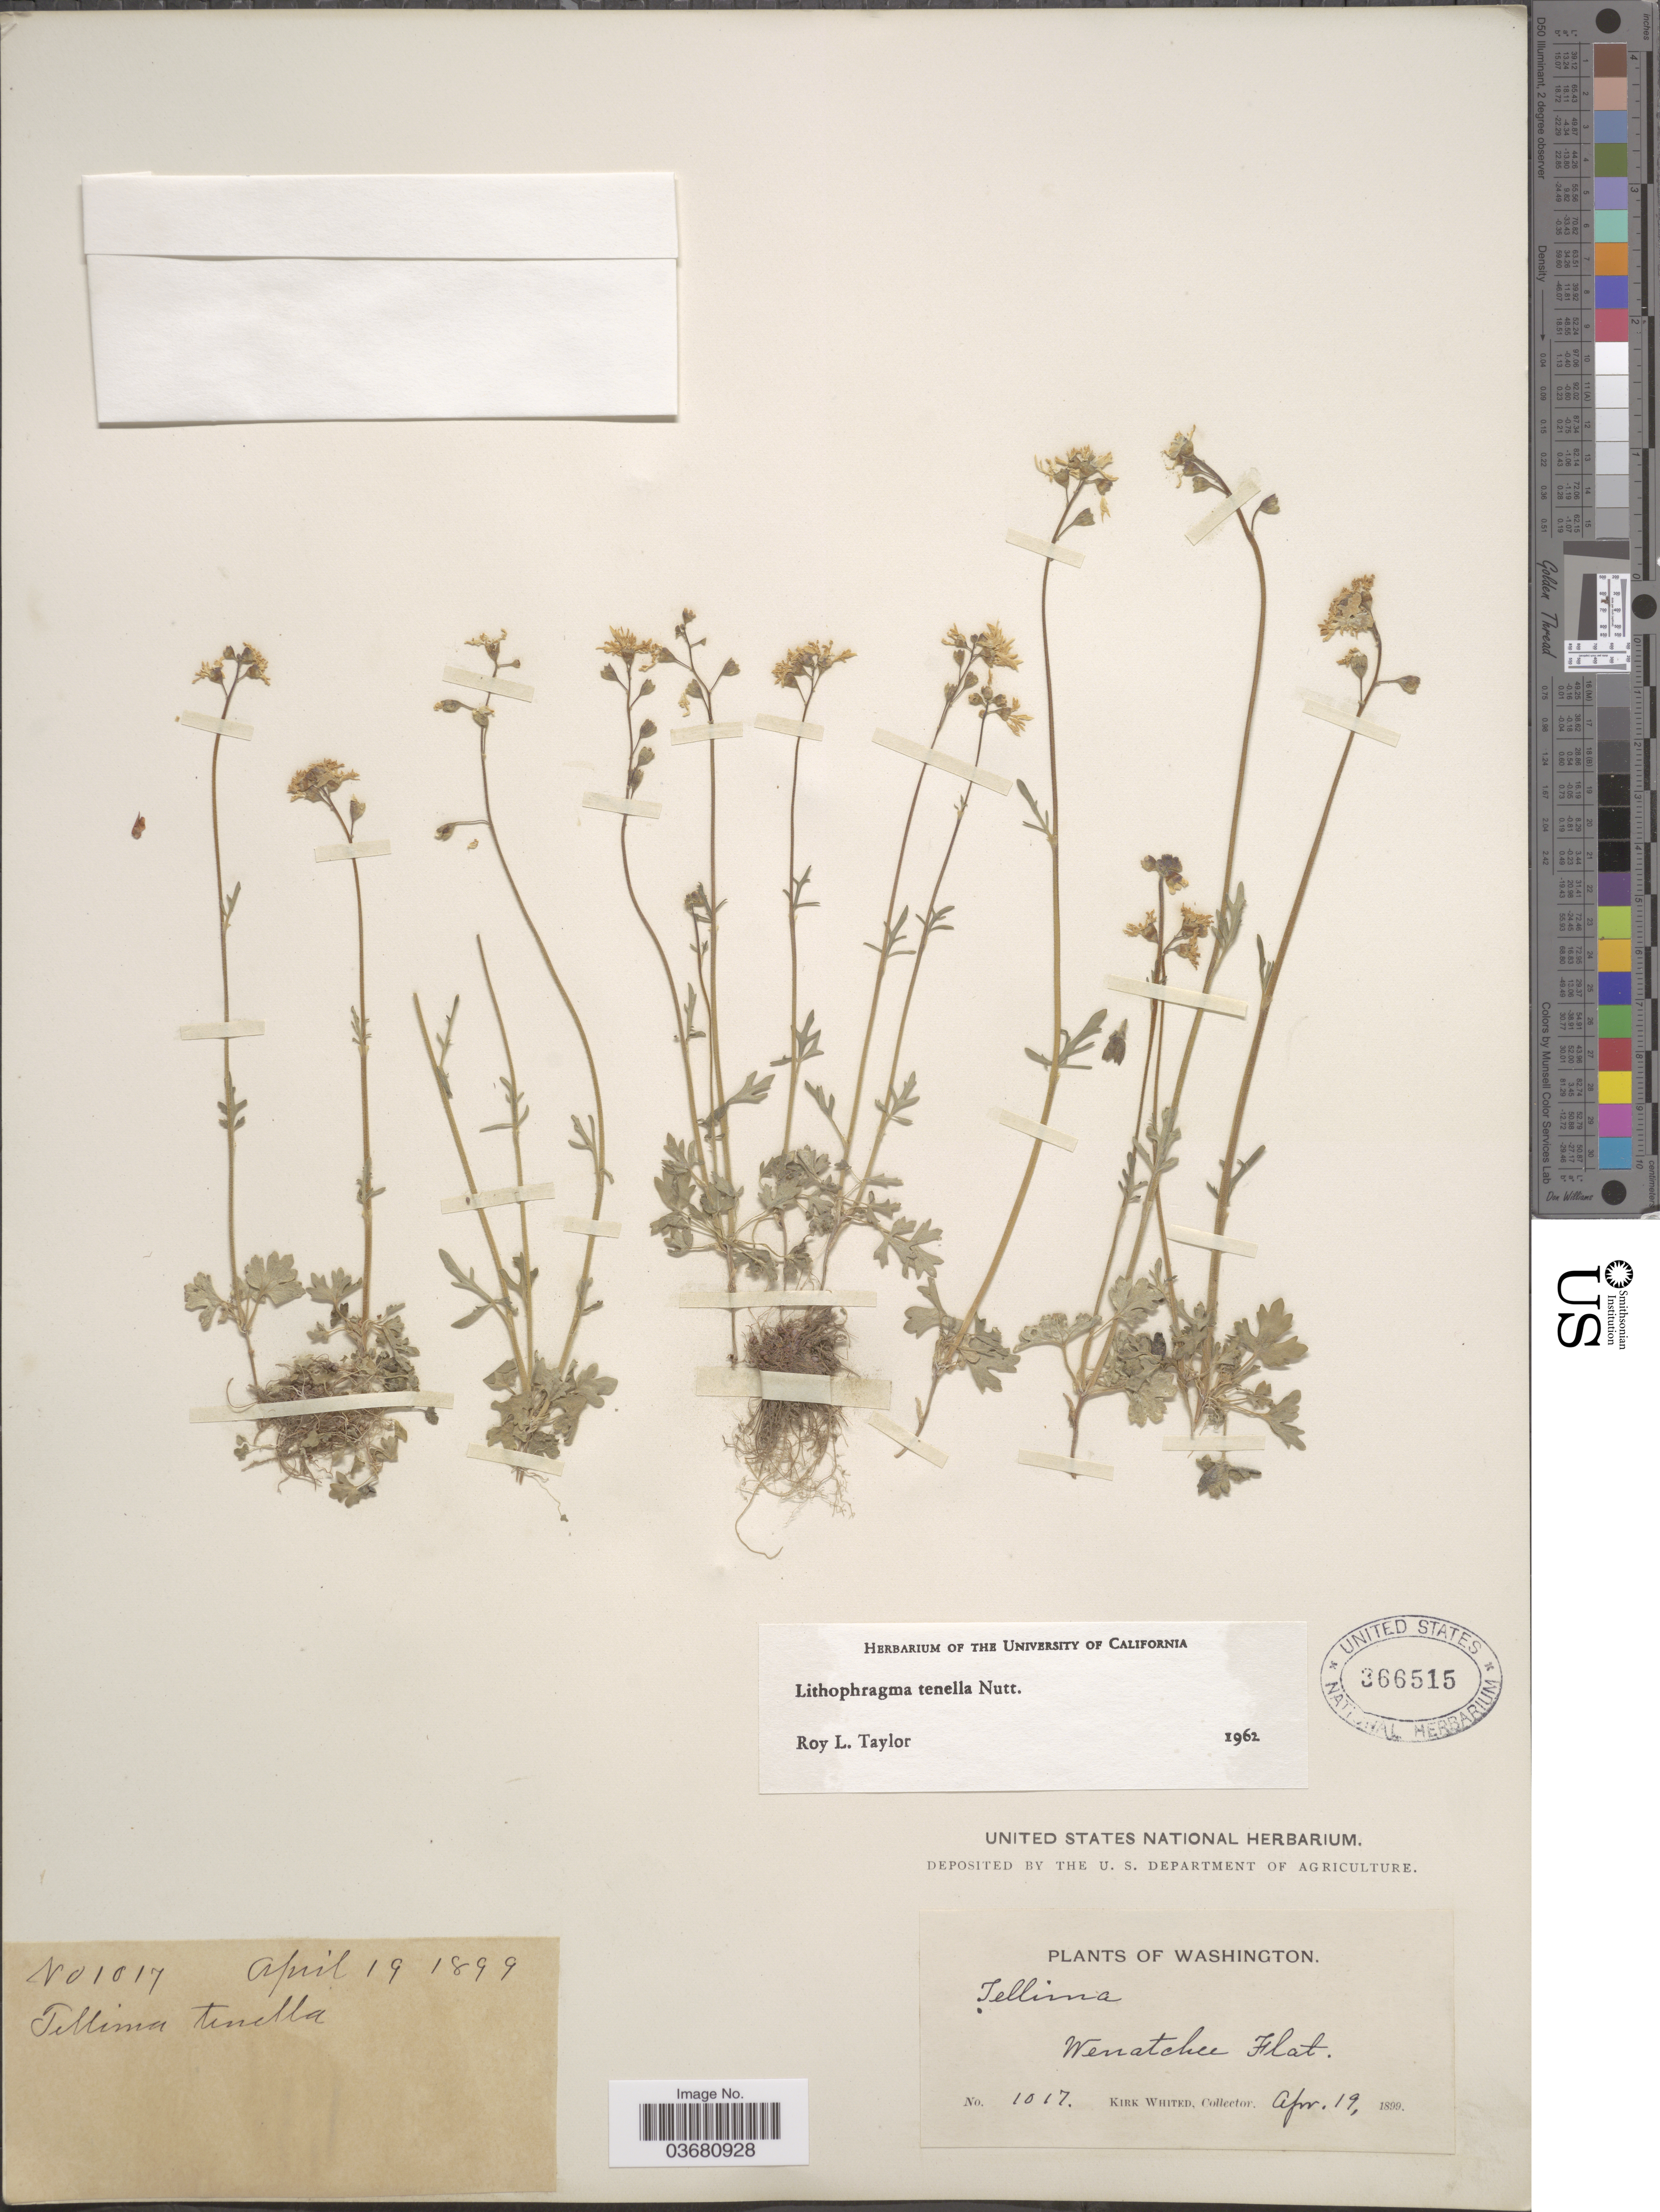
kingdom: Plantae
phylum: Tracheophyta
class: Magnoliopsida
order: Saxifragales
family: Saxifragaceae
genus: Lithophragma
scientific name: Lithophragma tenellum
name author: Nutt.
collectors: K. Whited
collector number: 1017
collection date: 1899-04-19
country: United States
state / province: Washington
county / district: Chelan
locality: Wenatchee Flat.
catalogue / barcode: US 366515